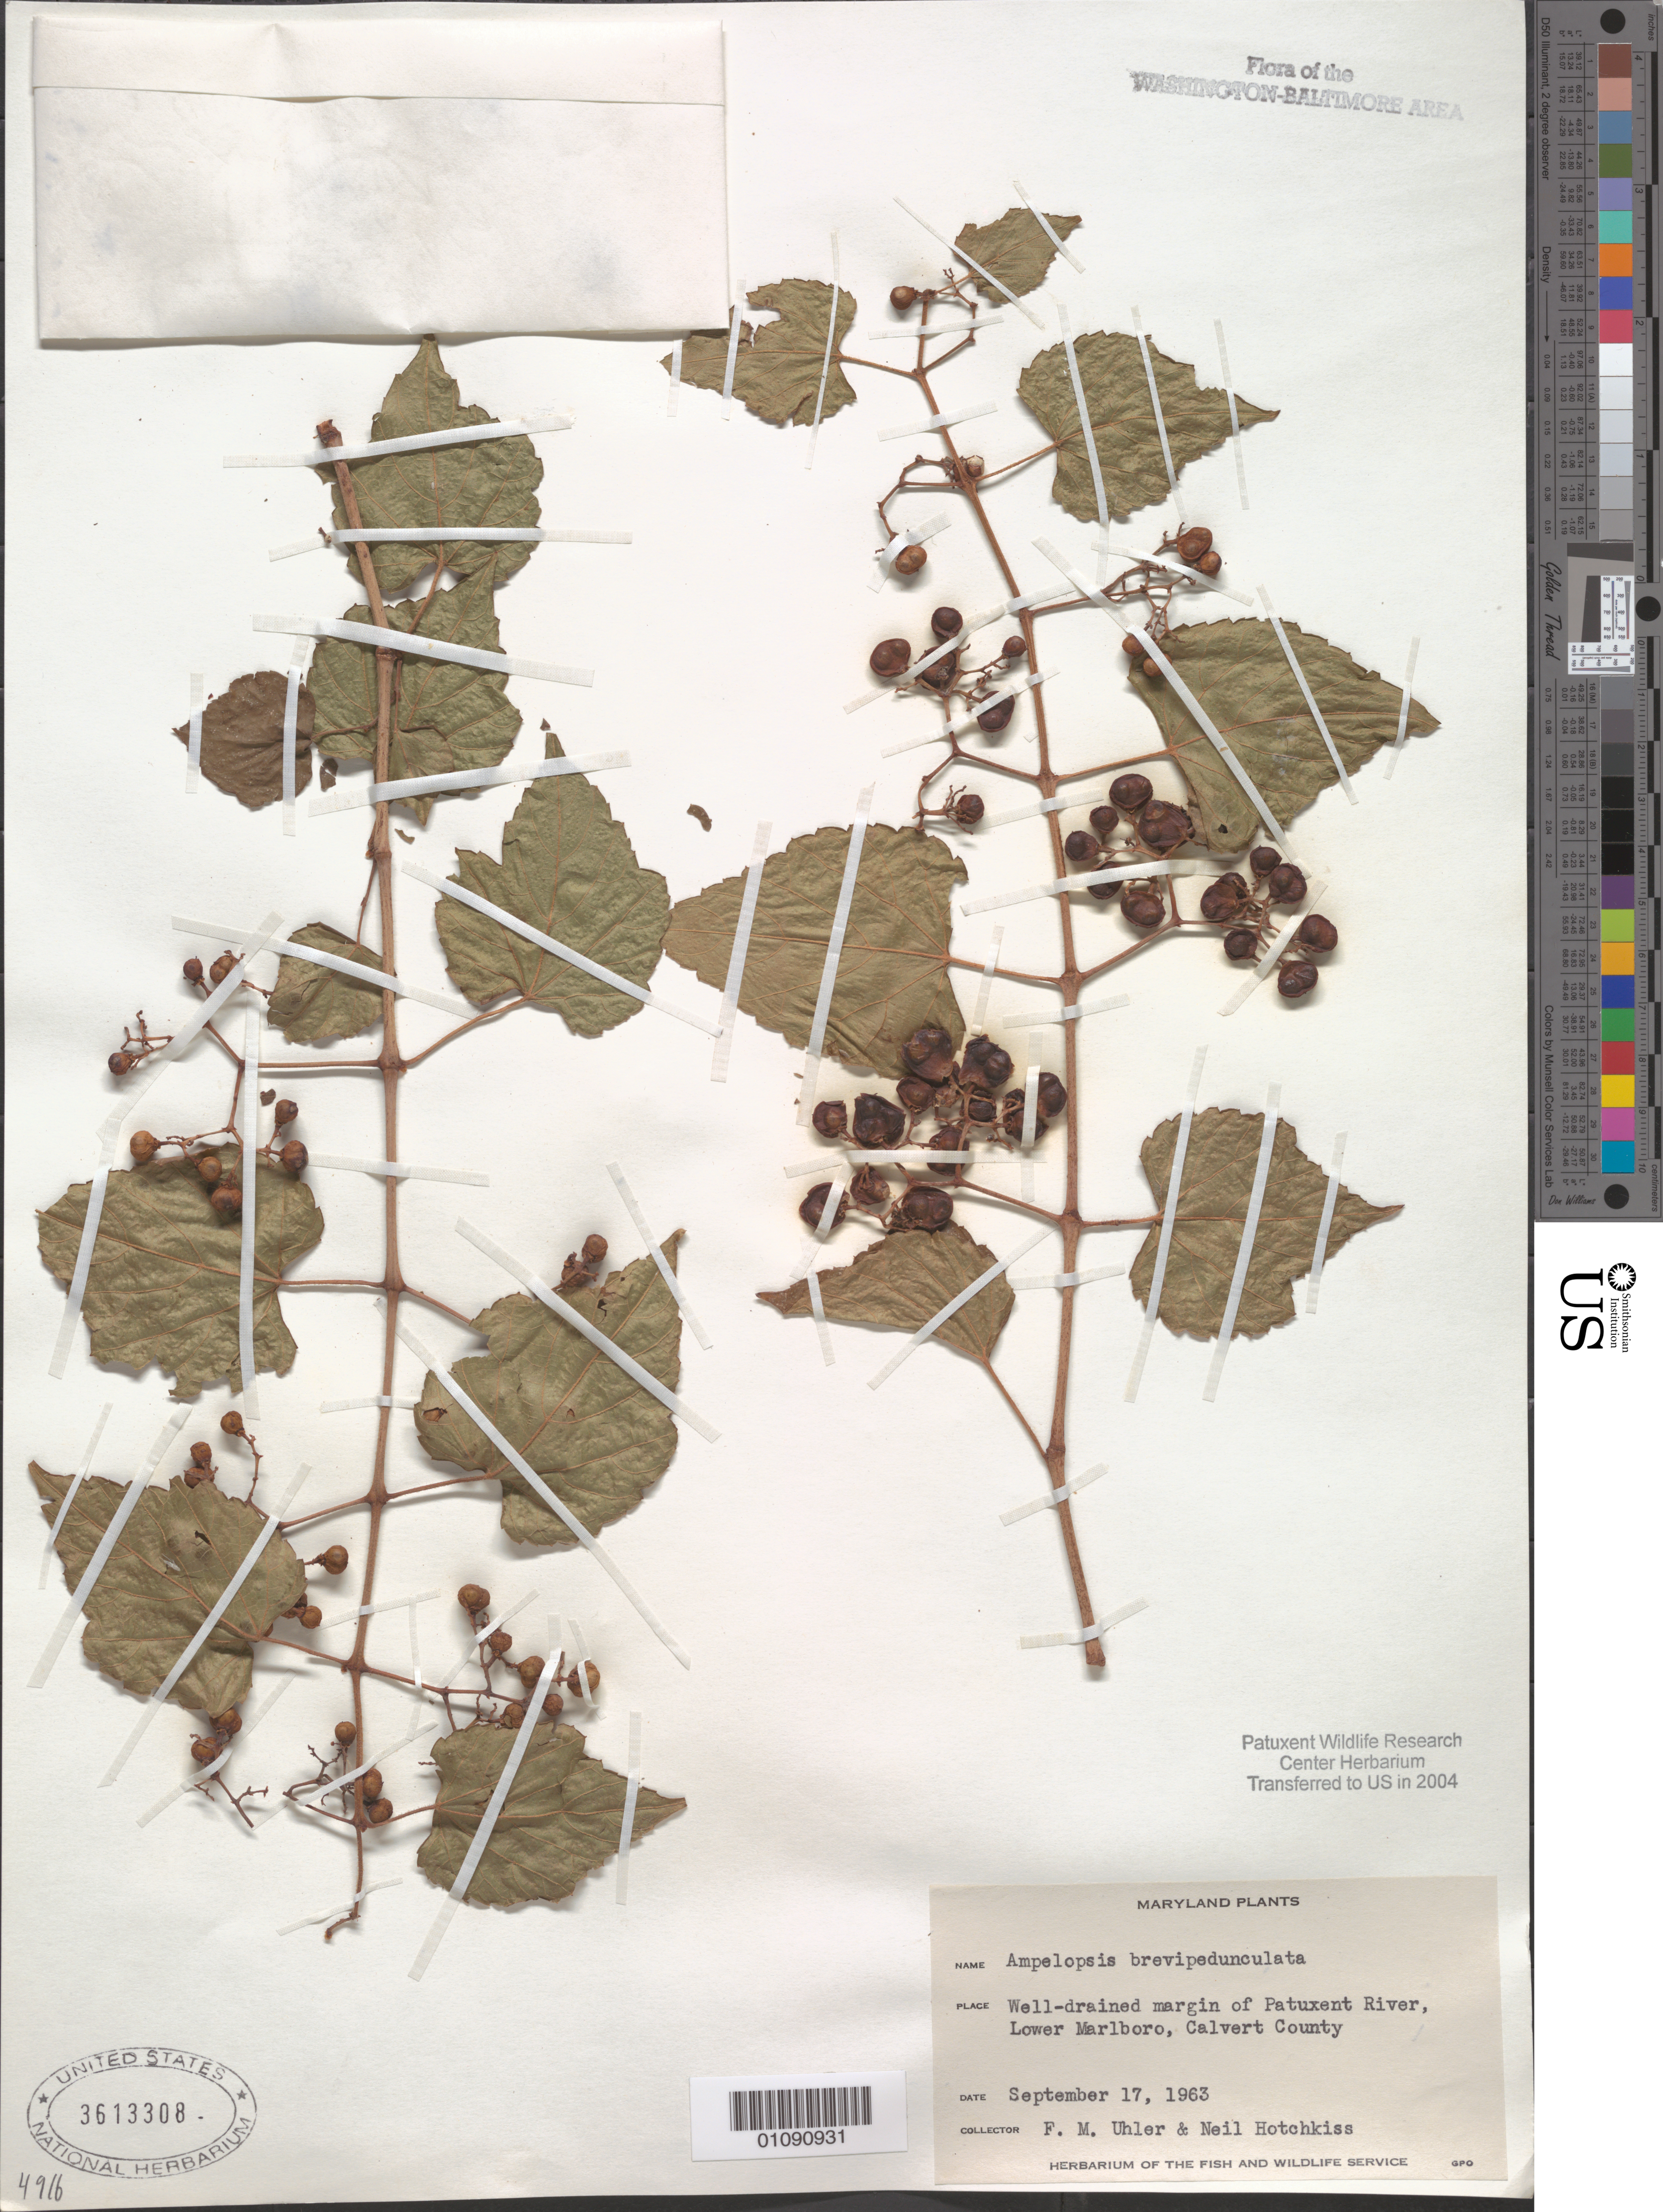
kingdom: Plantae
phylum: Tracheophyta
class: Magnoliopsida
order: Vitales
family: Vitaceae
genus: Ampelopsis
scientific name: Ampelopsis brevipedunculata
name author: (Maxim.) Trautv.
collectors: F. M. Uhler & N. Hotchkiss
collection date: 1963-09-17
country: United States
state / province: Maryland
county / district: Calvert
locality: Lower Marlboro.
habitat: Well-drained margin of Patuxent River.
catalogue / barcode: US 3613308